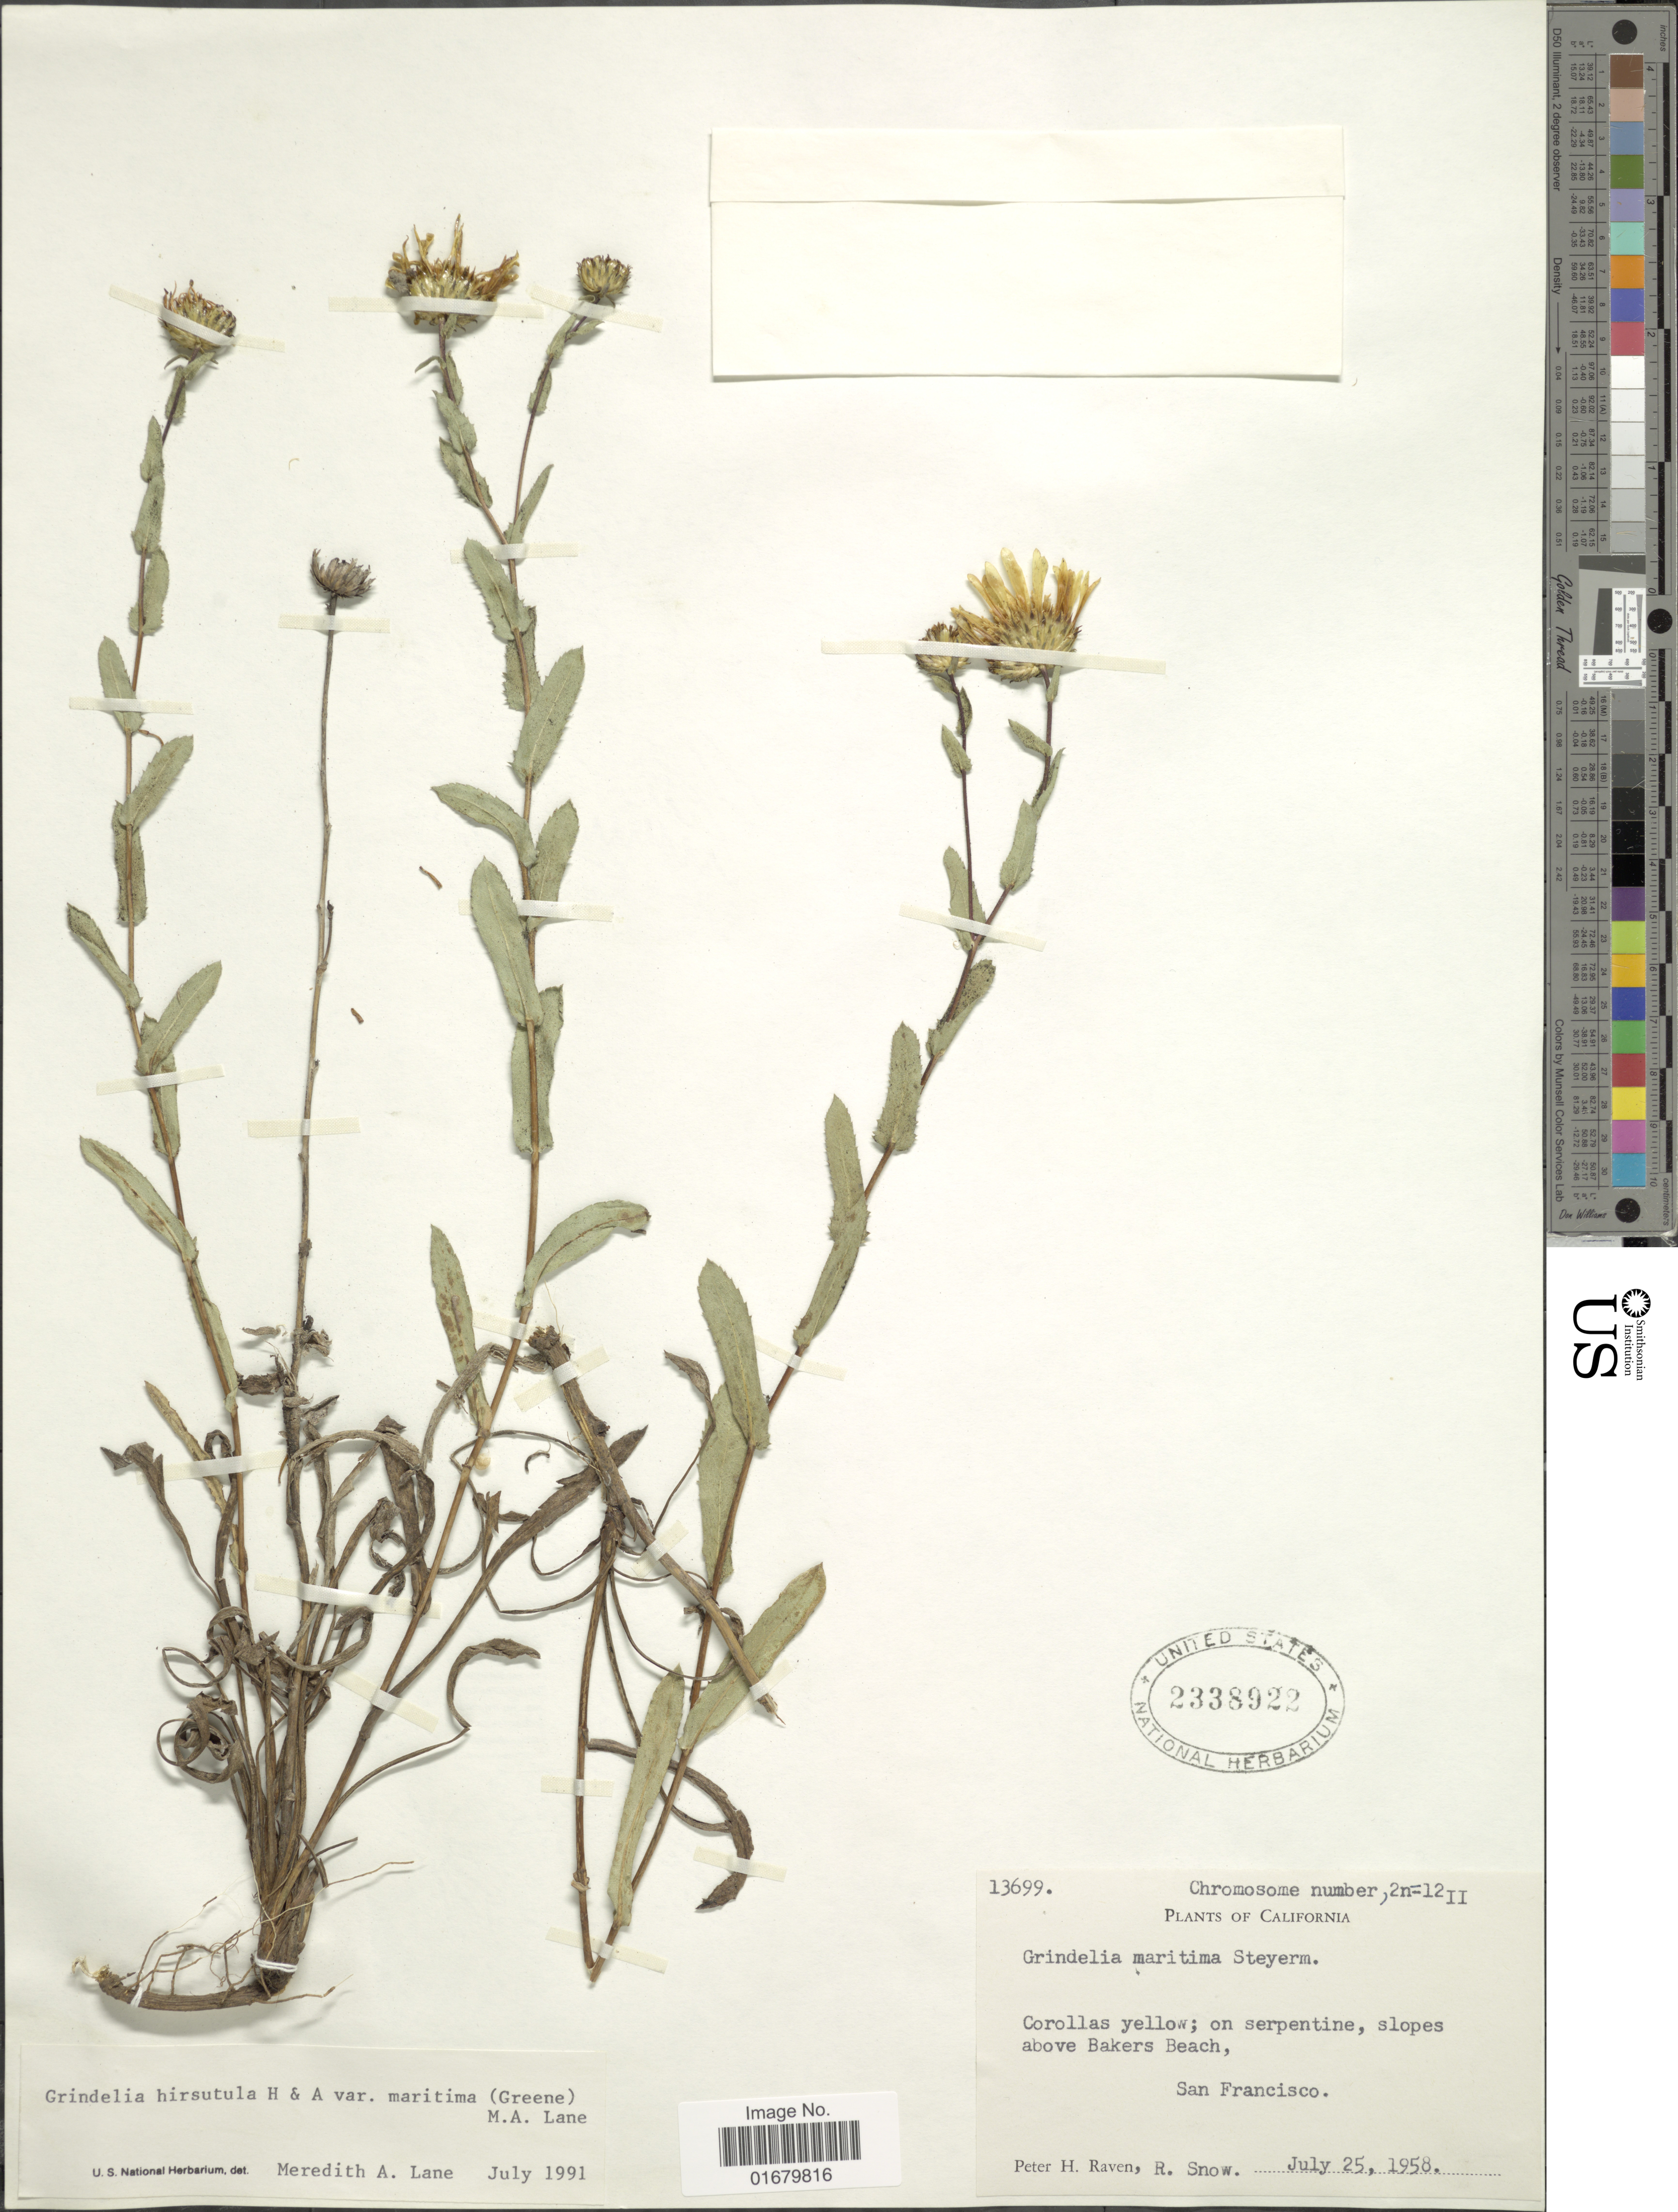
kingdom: Plantae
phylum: Tracheophyta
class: Magnoliopsida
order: Asterales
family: Asteraceae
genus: Grindelia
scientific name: Grindelia hirsutula var. maritima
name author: (Greene) M.A. Lane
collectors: P. Raven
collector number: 13699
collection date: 1958-07-25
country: United States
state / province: California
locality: Corollas yellow; on serpetine, slopes above Bakers Beach.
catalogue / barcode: US 2338922